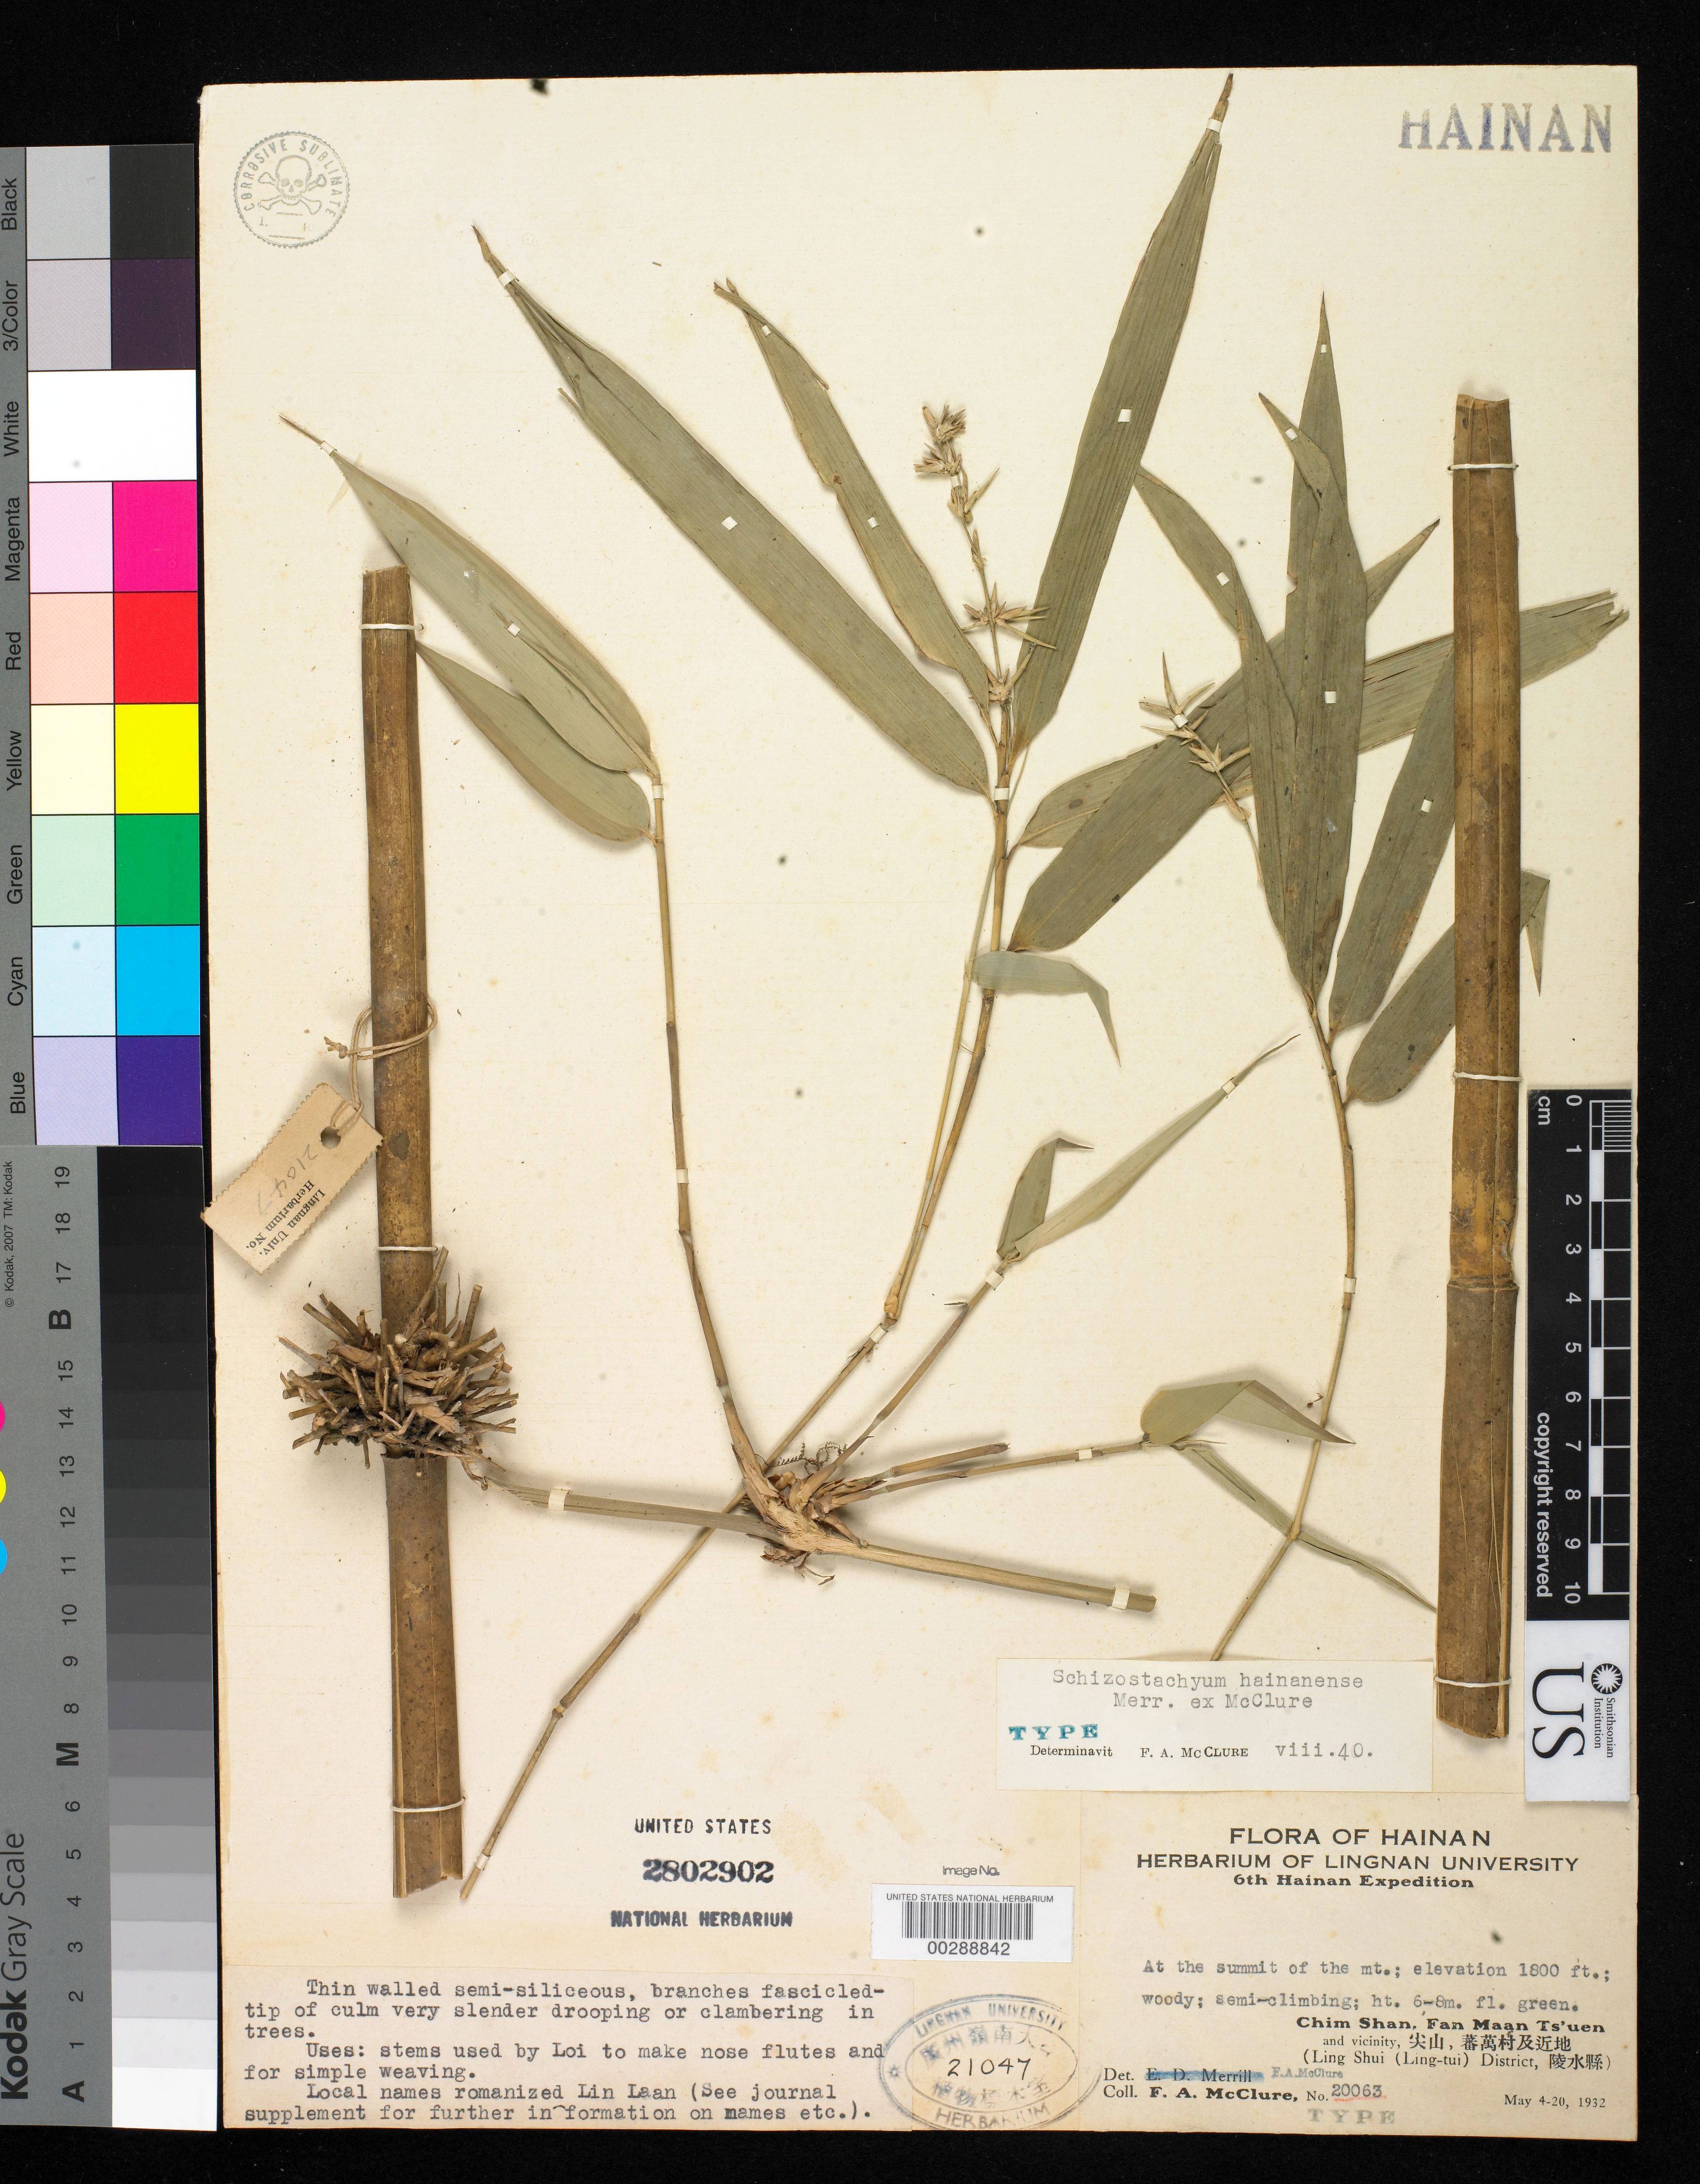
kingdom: Plantae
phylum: Tracheophyta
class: Liliopsida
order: Poales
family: Poaceae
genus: Schizostachyum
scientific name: Schizostachyum hainanense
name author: Merr. ex McClure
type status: Isotype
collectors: F. A. McClure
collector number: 20063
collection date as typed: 04 May 1932 to 20 May 1932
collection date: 1932-05-04/1932-05-20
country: China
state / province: Hainan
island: Hainan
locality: Ling Shui District, Chim Shan, Fan Maan Ts'uen and vicinity.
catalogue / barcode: US 2802902